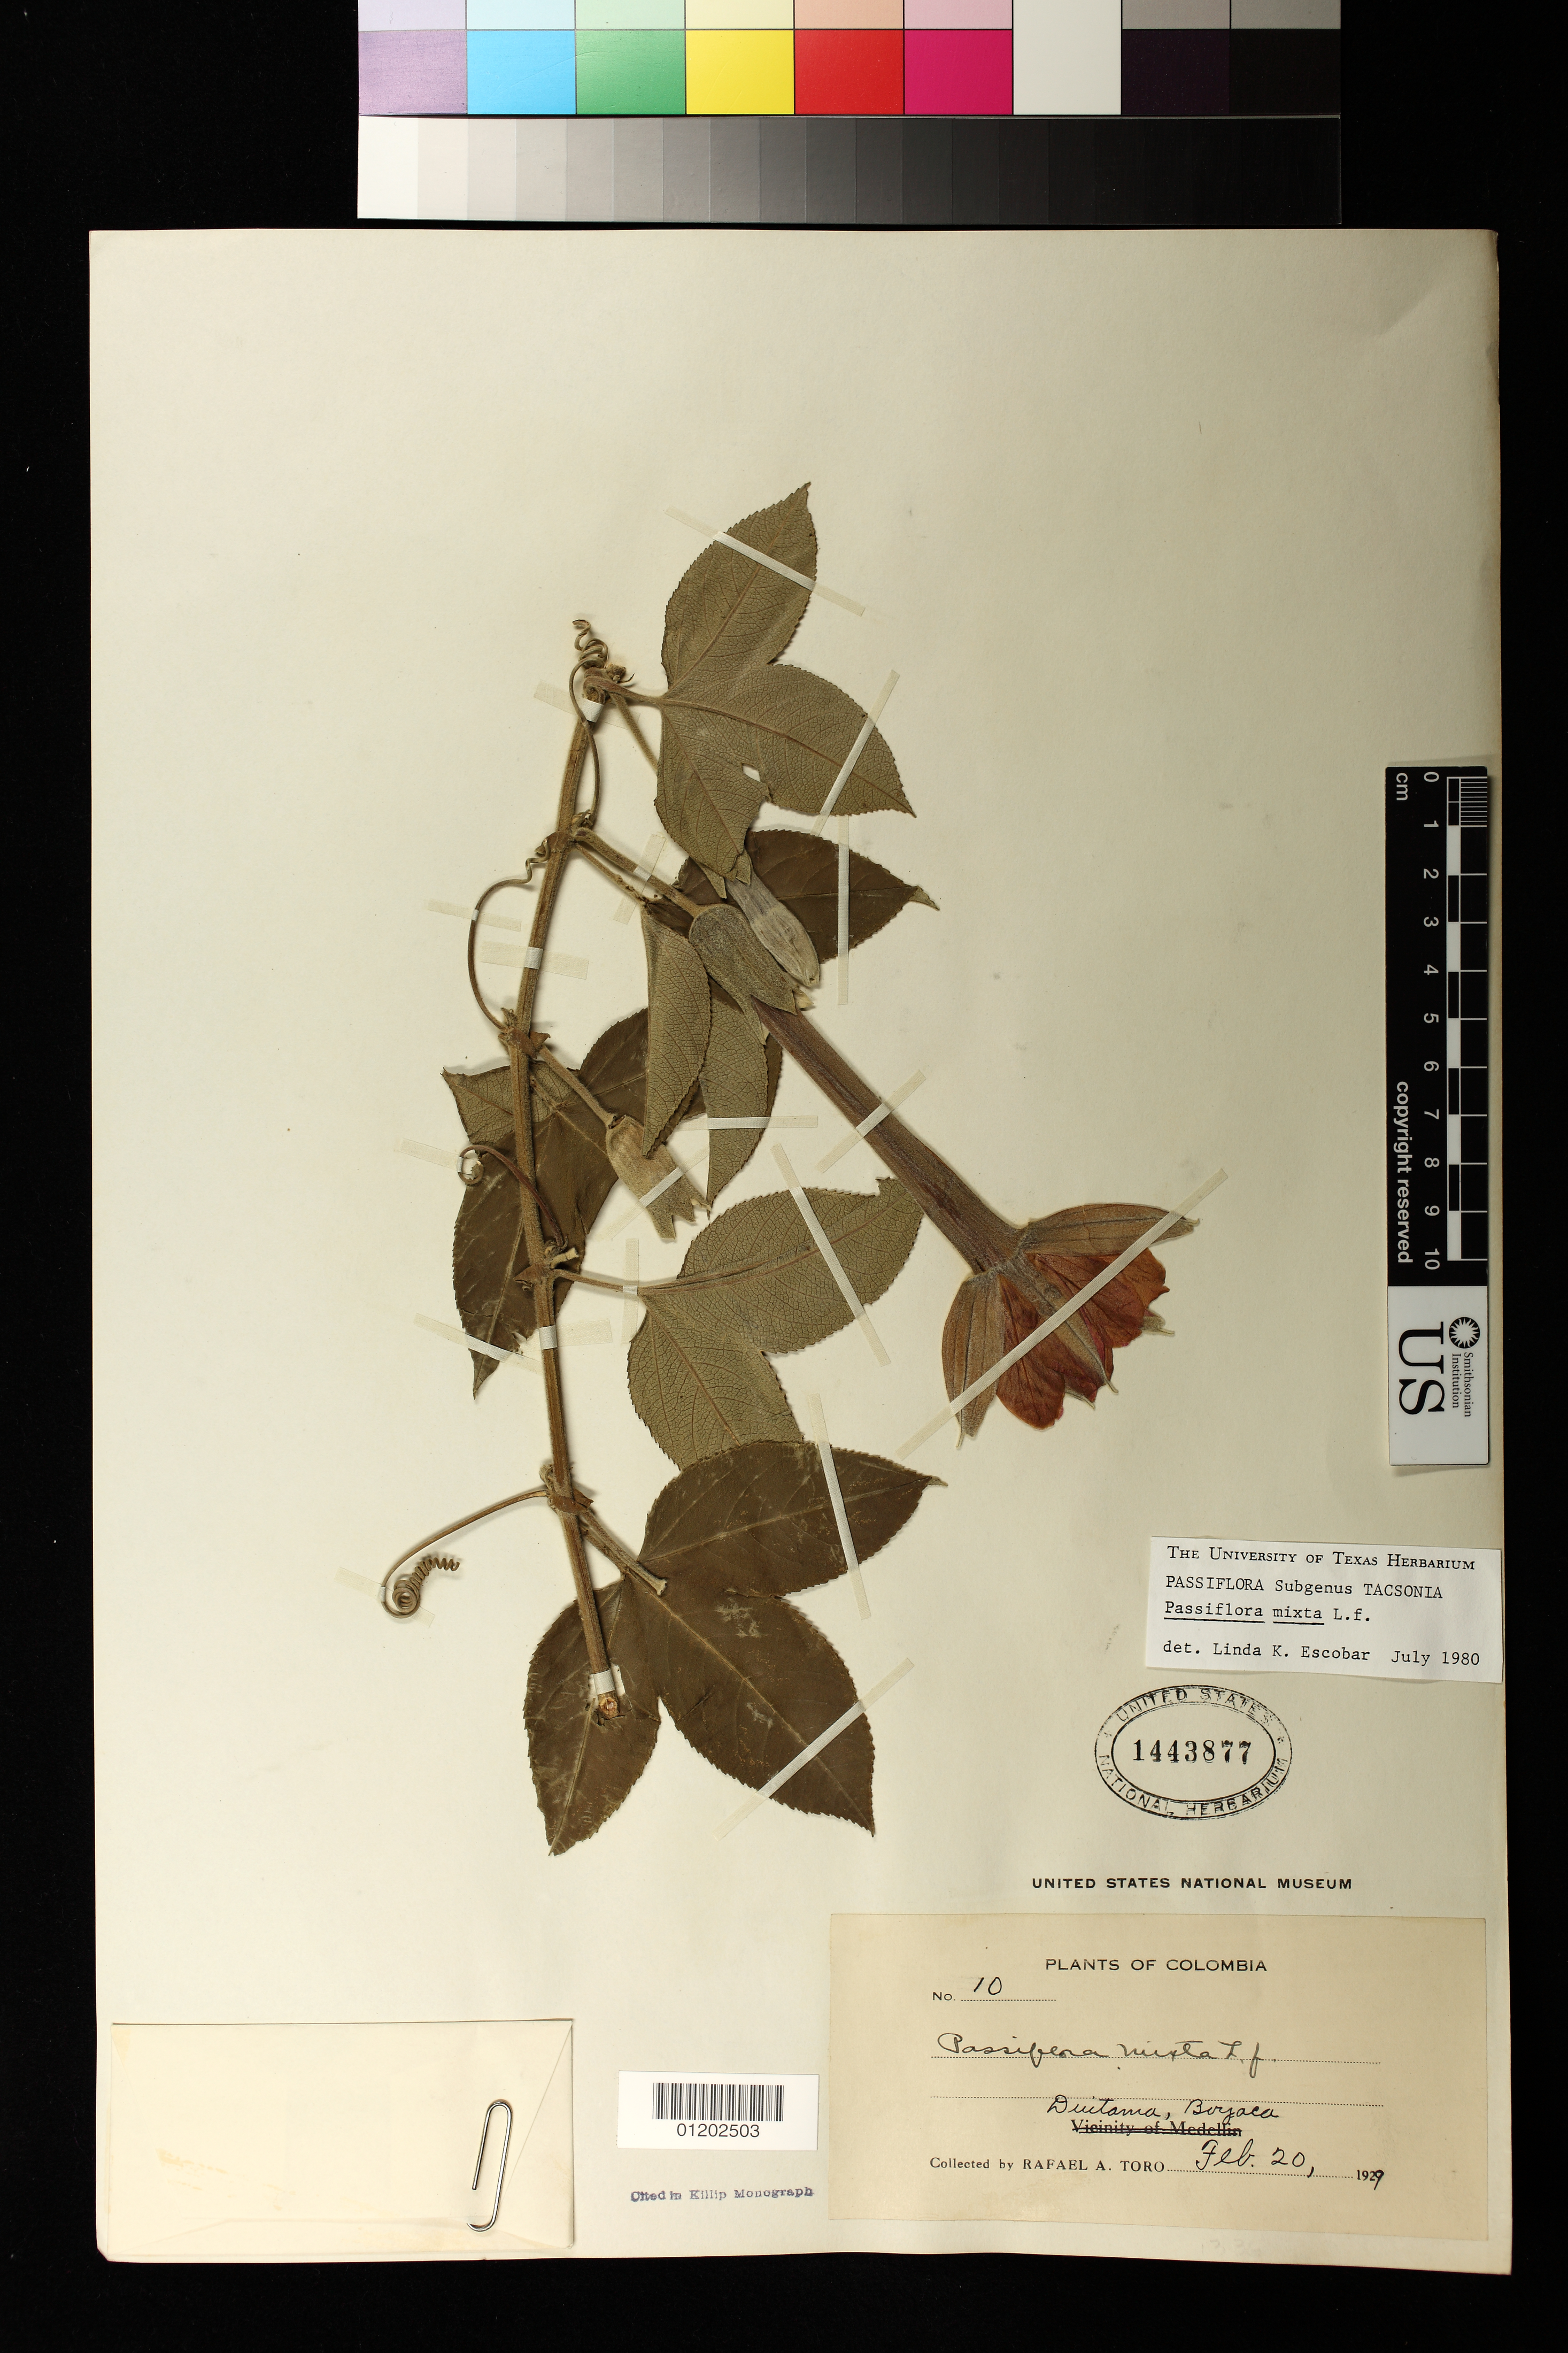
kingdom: Plantae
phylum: Tracheophyta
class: Magnoliopsida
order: Malpighiales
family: Passifloraceae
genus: Passiflora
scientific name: Passiflora mixta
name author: L. f.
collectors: R. A. Toro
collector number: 10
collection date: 1929-02-20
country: Colombia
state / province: Boyacá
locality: Duitama, Boyaca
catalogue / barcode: US 1443877